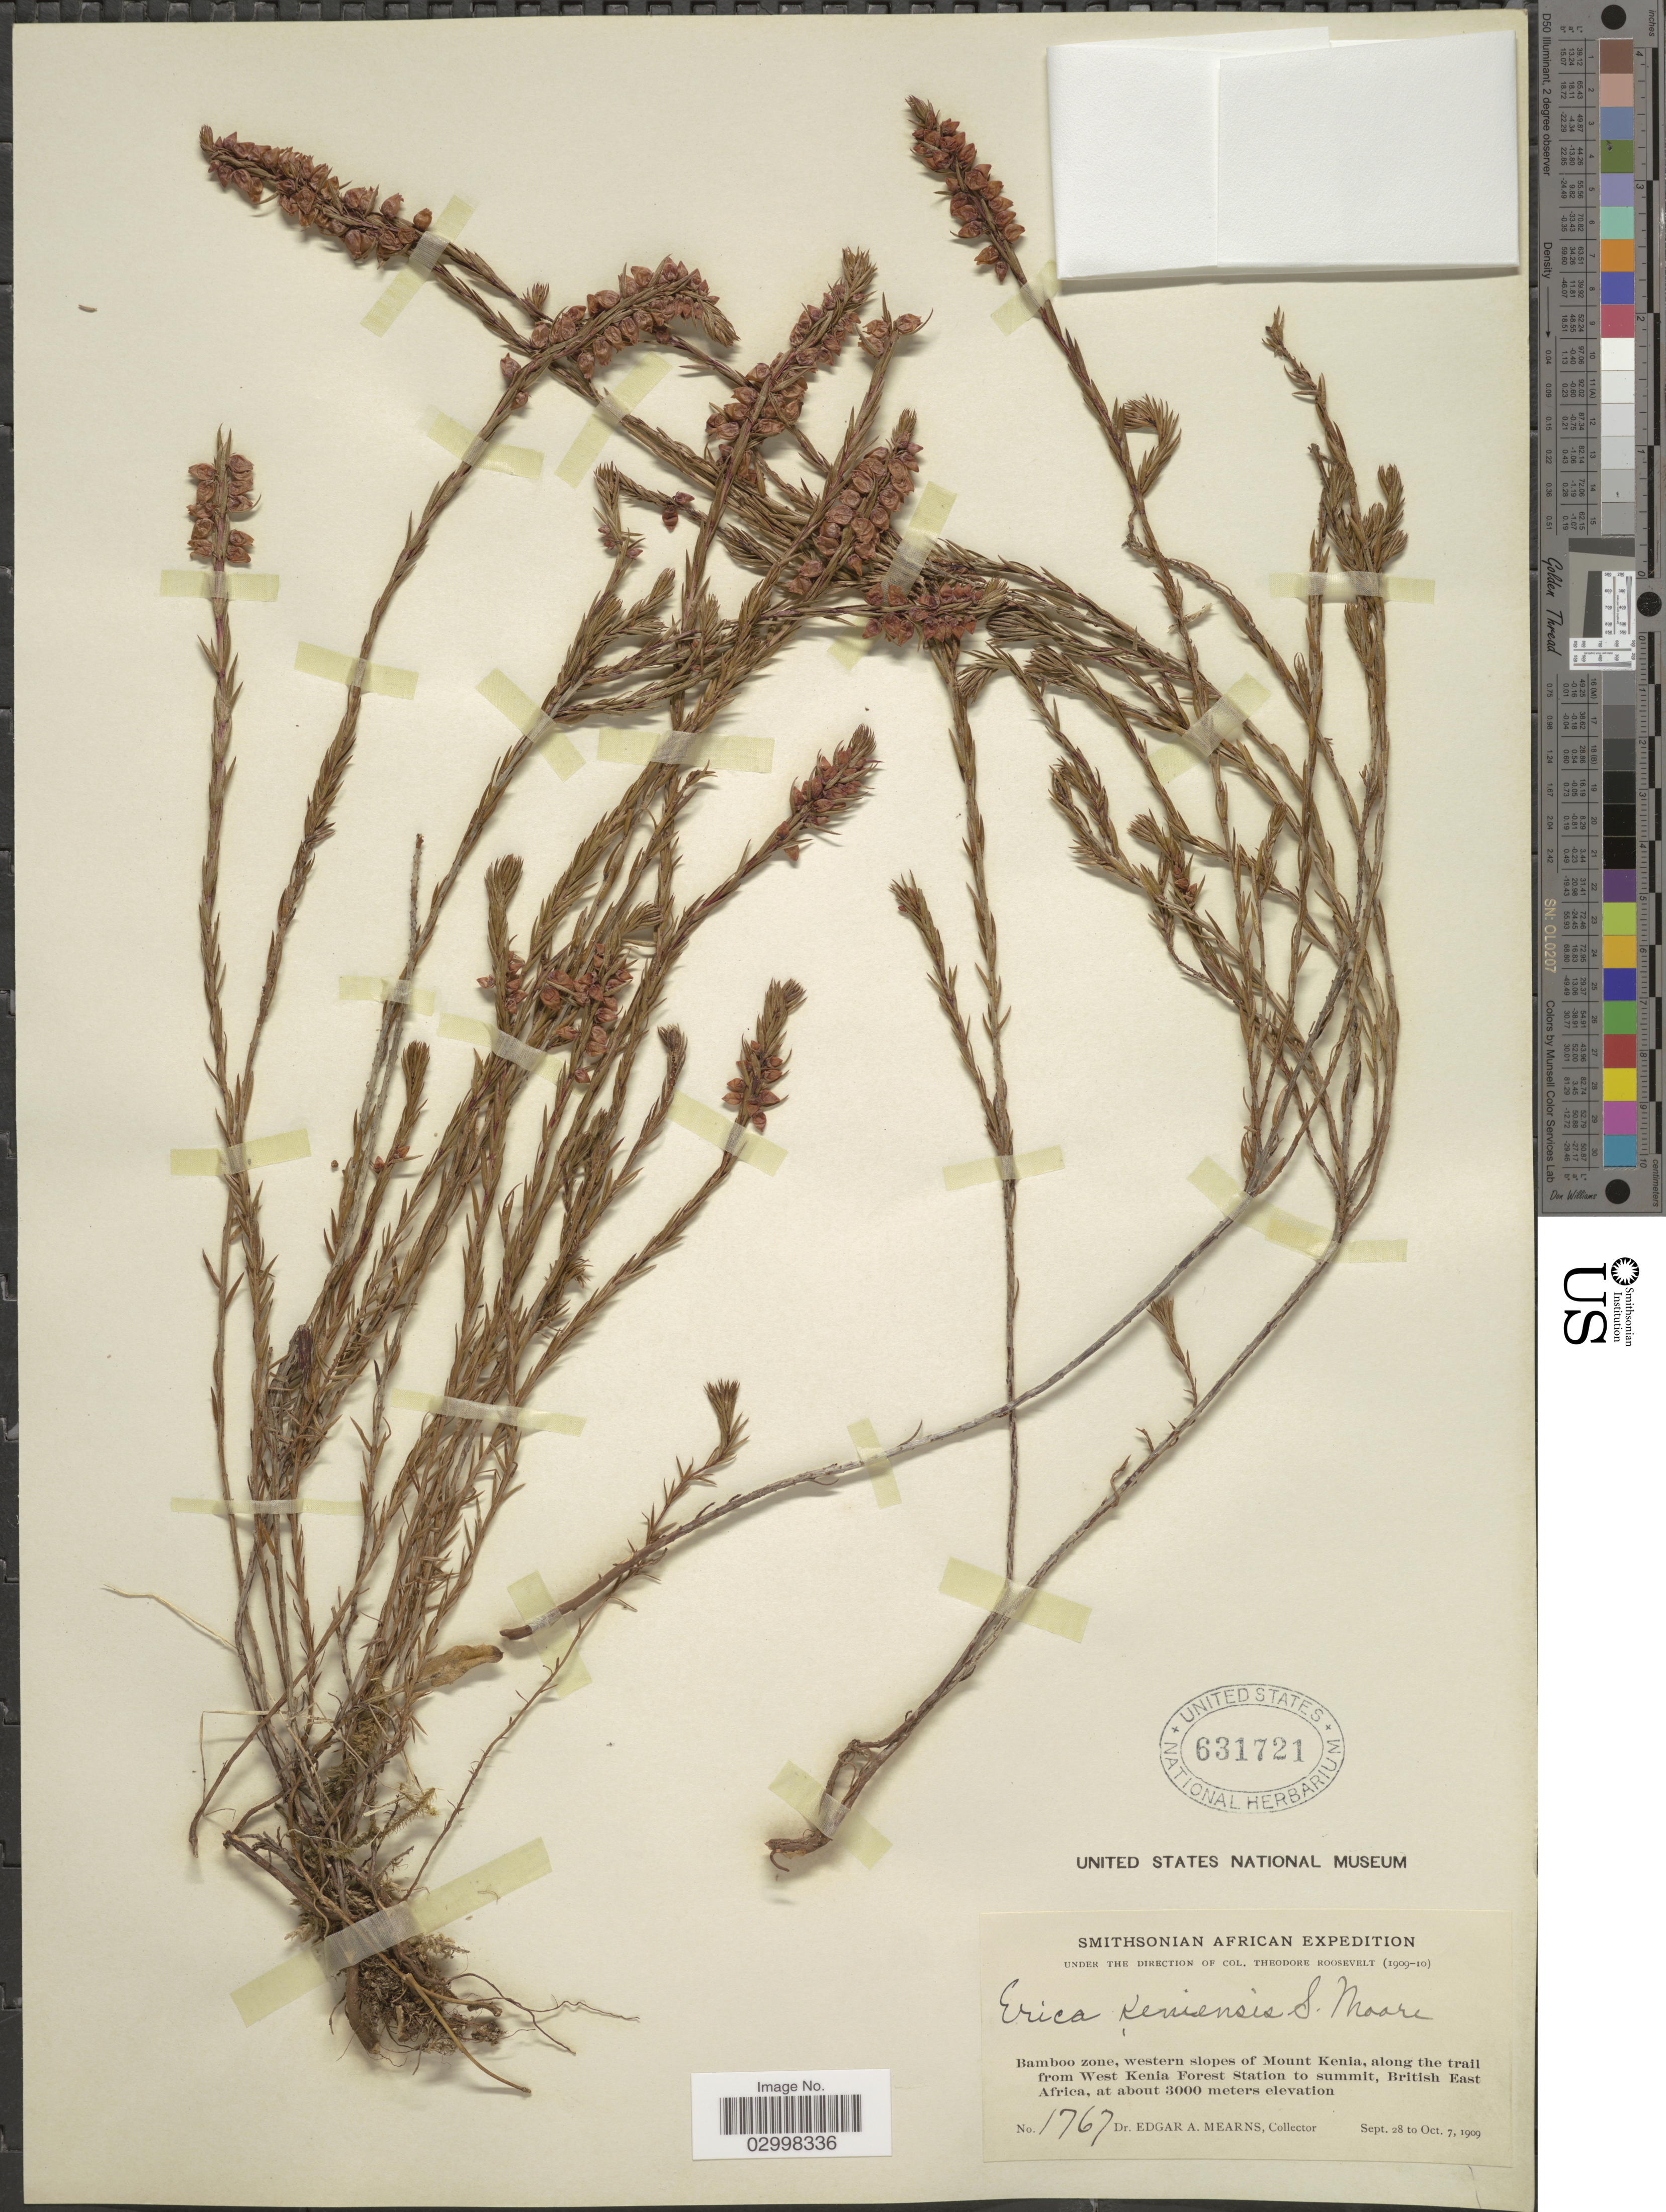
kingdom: Plantae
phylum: Tracheophyta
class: Magnoliopsida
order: Ericales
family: Ericaceae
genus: Erica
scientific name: Erica keniensis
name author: S. Moore in Standl.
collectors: E. A. Mearns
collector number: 1767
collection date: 1909-09-28/1909-10-07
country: Kenya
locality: Bamboo zone, western slopes of Mount Kenia, along the trail from West Kenia Forest Station to summit, British East Africa.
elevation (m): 3000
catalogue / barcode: US 631721